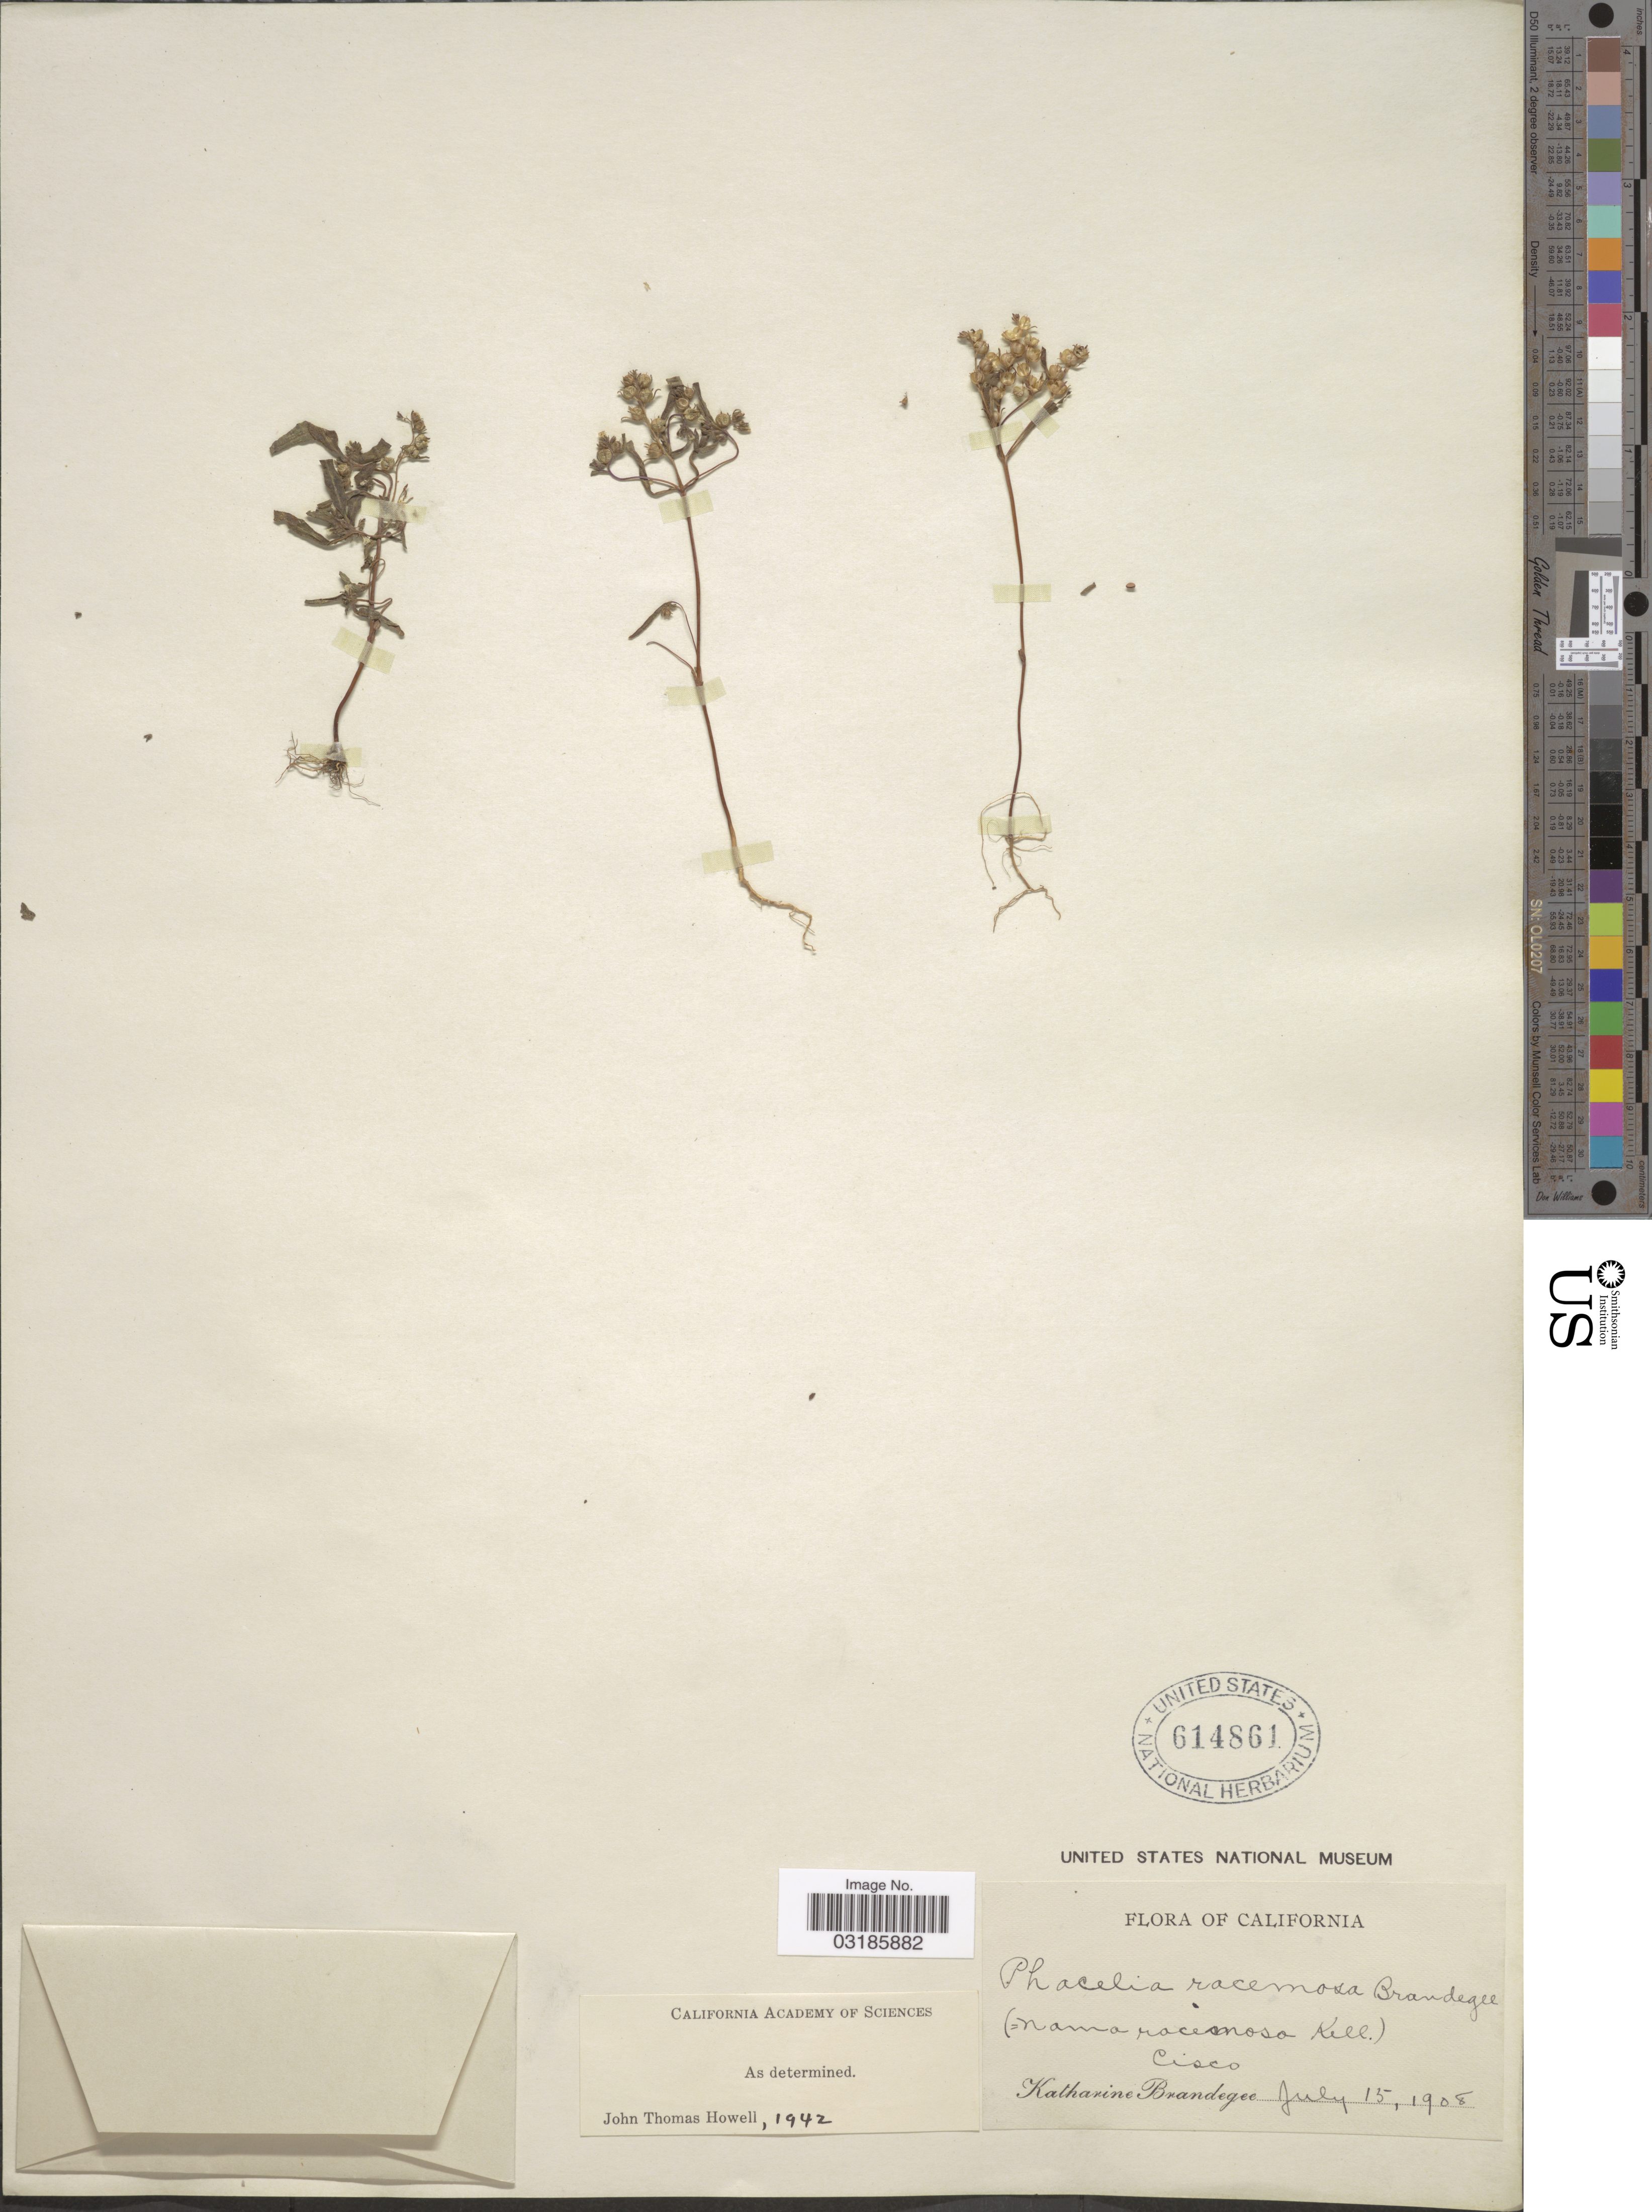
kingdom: Plantae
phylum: Tracheophyta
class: Magnoliopsida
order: Boraginales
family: Hydrophyllaceae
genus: Phacelia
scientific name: Phacelia racemosa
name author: (Kellogg) A. Heller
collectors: M. K. Brandegee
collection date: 1908-07-15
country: United States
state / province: California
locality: Cisco.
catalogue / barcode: US 614861